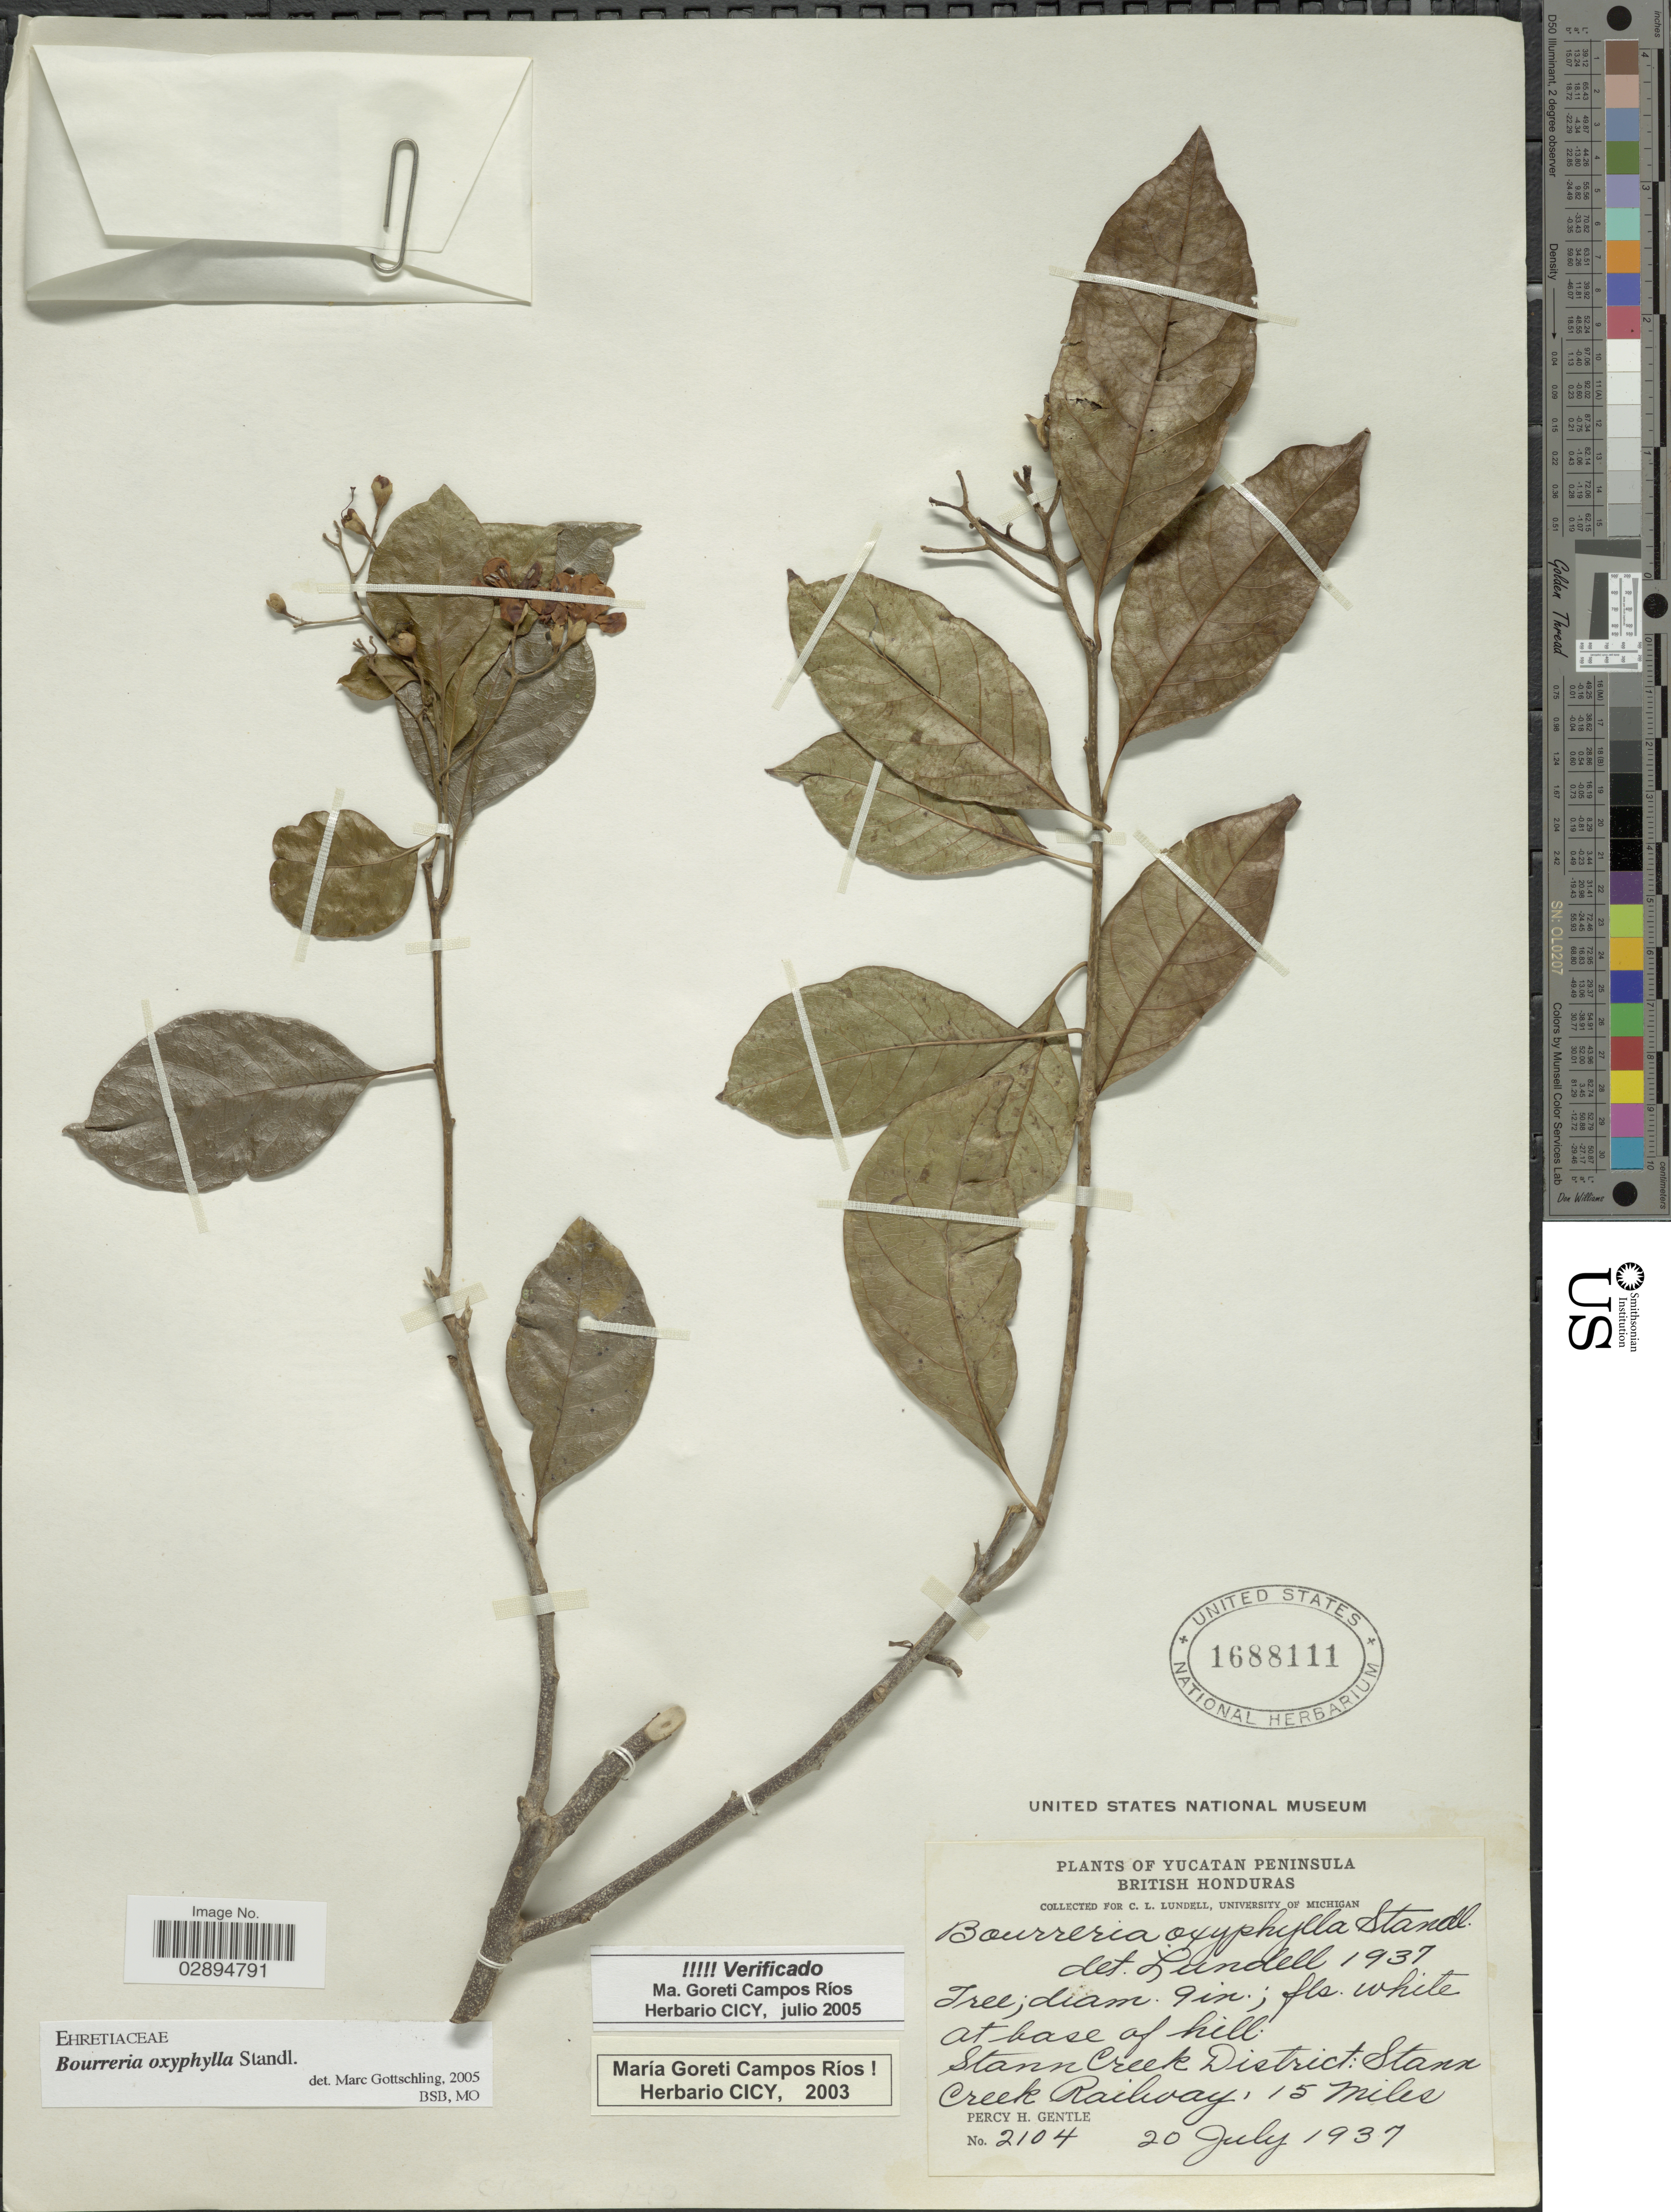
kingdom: Plantae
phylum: Tracheophyta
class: Magnoliopsida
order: Boraginales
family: Ehretiaceae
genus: Bourreria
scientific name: Bourreria oxyphylla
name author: Standl.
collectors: P. H. Gentle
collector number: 2104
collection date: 1937-07-20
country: Belize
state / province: Stann Creek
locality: The Yucatan Peninsula. British Honduras. At base of hill. Stann Creek District: Stann Creek Railway, 15 miles.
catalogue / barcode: US 1688111